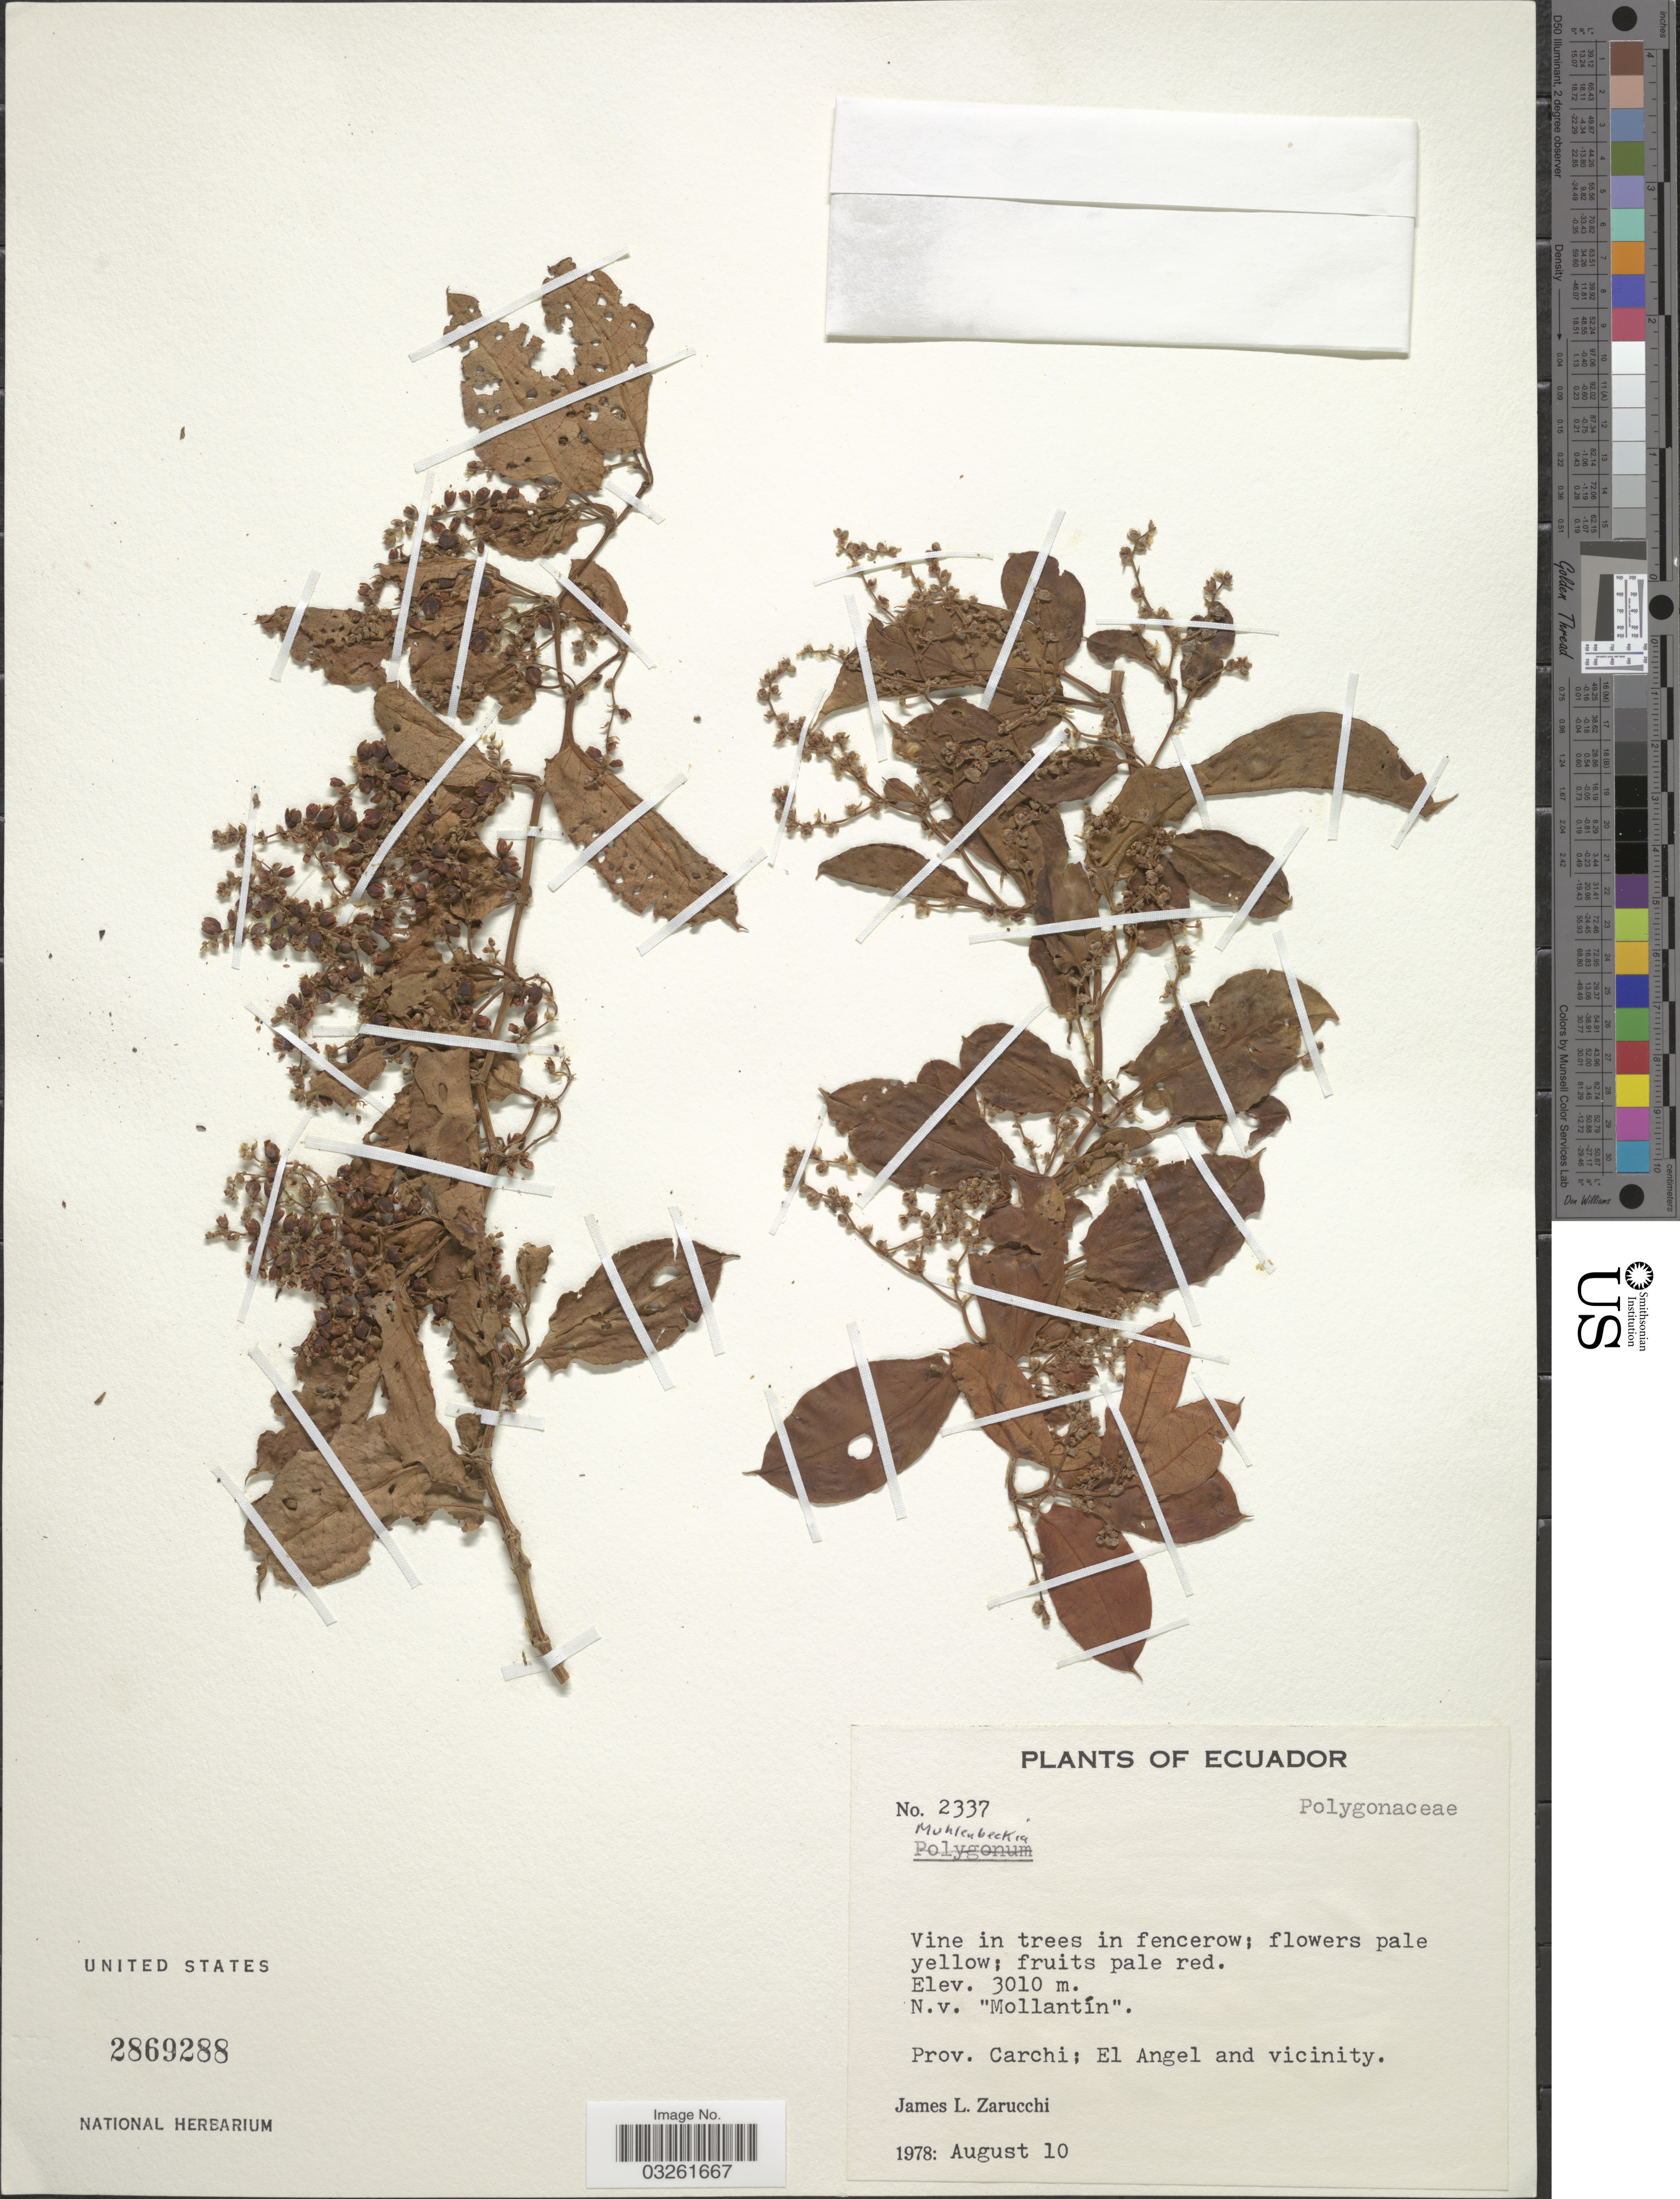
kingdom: Plantae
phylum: Tracheophyta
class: Magnoliopsida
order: Caryophyllales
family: Polygonaceae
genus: Muehlenbeckia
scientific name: Muehlenbeckia sp.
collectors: J. L. Zarucchi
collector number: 2337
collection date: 1978-08-10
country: Ecuador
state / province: Carchi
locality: El Angel and vicinity.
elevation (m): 3010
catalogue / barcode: US 2869288